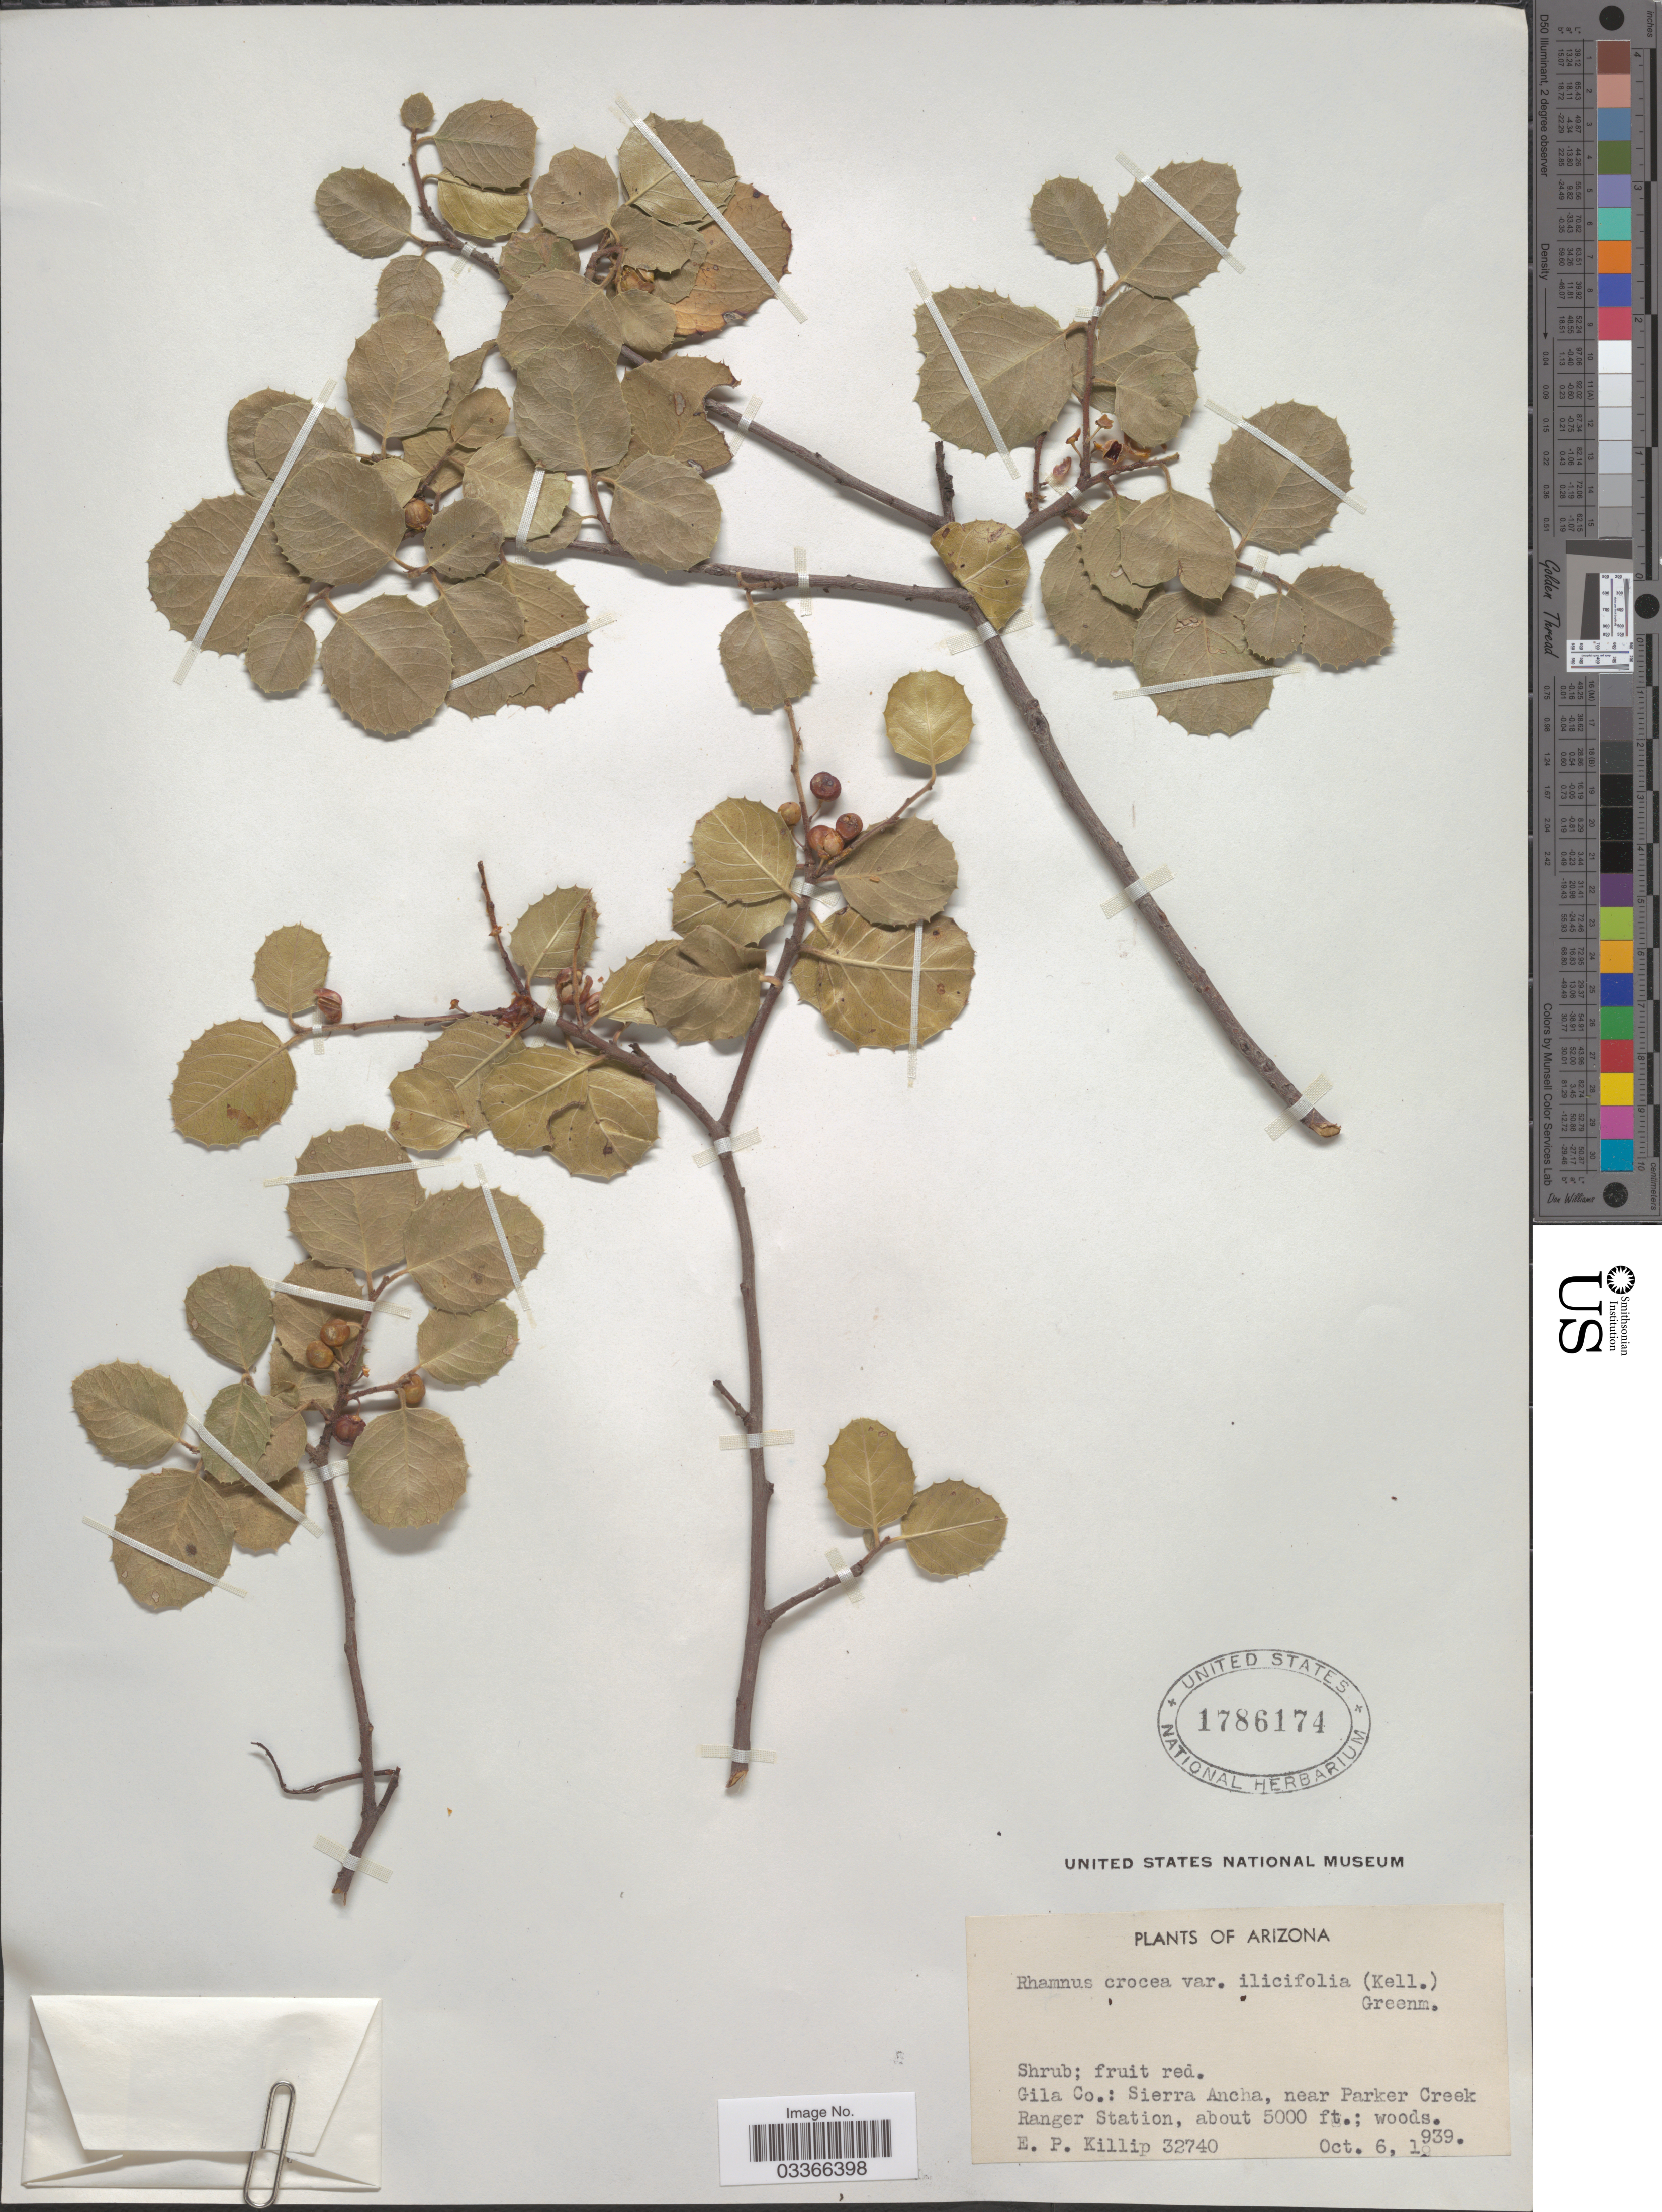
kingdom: Plantae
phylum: Tracheophyta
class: Magnoliopsida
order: Rosales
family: Rhamnaceae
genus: Rhamnus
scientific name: Rhamnus crocea var. ilicifolia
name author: (Kellogg) Greene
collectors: E. P. Killip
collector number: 32740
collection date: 1939-10-06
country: United States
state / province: Arizona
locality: Gila Co.: Sierra Ancha, near Parker Creek Ranger Station.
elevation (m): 1524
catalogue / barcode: US 1786174